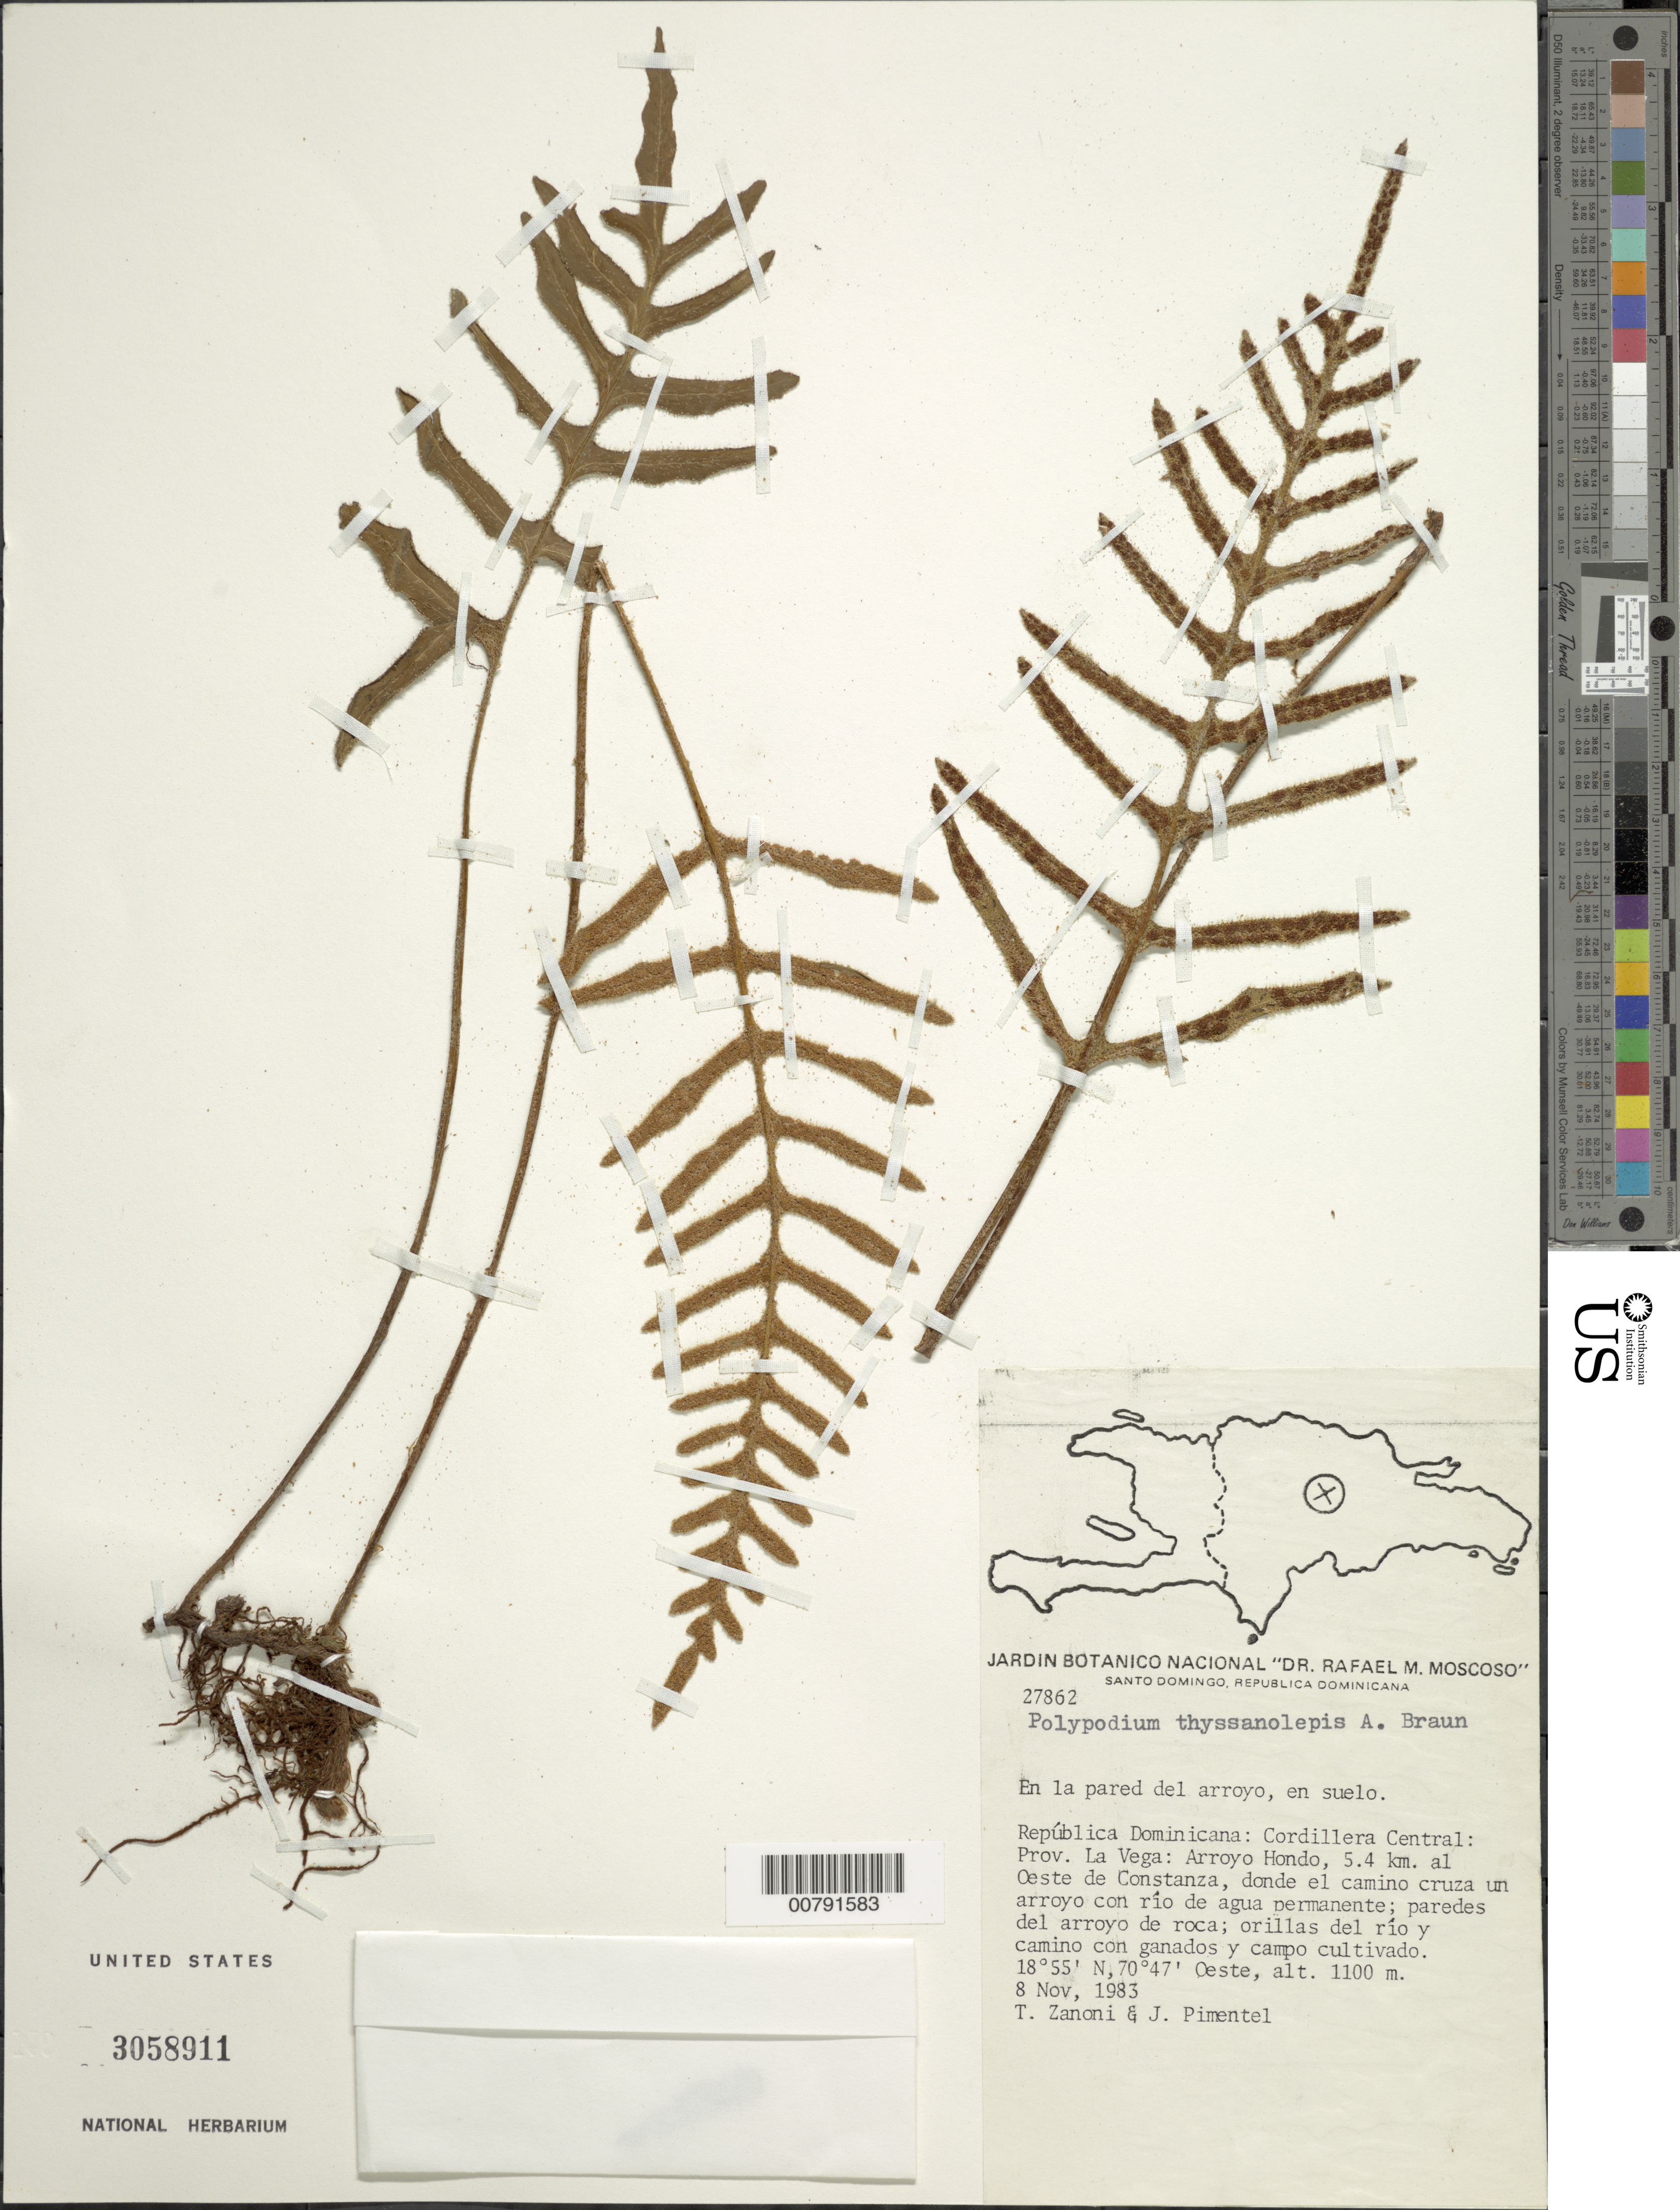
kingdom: Plantae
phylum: Tracheophyta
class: Polypodiopsida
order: Polypodiales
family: Polypodiaceae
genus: Pleopeltis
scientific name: Pleopeltis thyssanolepis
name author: (A. Braun ex Klotzsch) E.G. Andrews & Windham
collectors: T. A. Zanoni & J. Pimentel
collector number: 27862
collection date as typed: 08 Nov 1983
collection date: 1983-11-08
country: Dominican Republic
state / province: La Vega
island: Hispaniola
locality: Cordillera Central, Arroyo Hondo, 5.4 km Oeste de Constanza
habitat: En la pared del arroyo, en suelo, donde el camino cruza un arroyo con río de agua permanente; paredes del arroyo de roca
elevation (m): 1100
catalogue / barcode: US 3058911